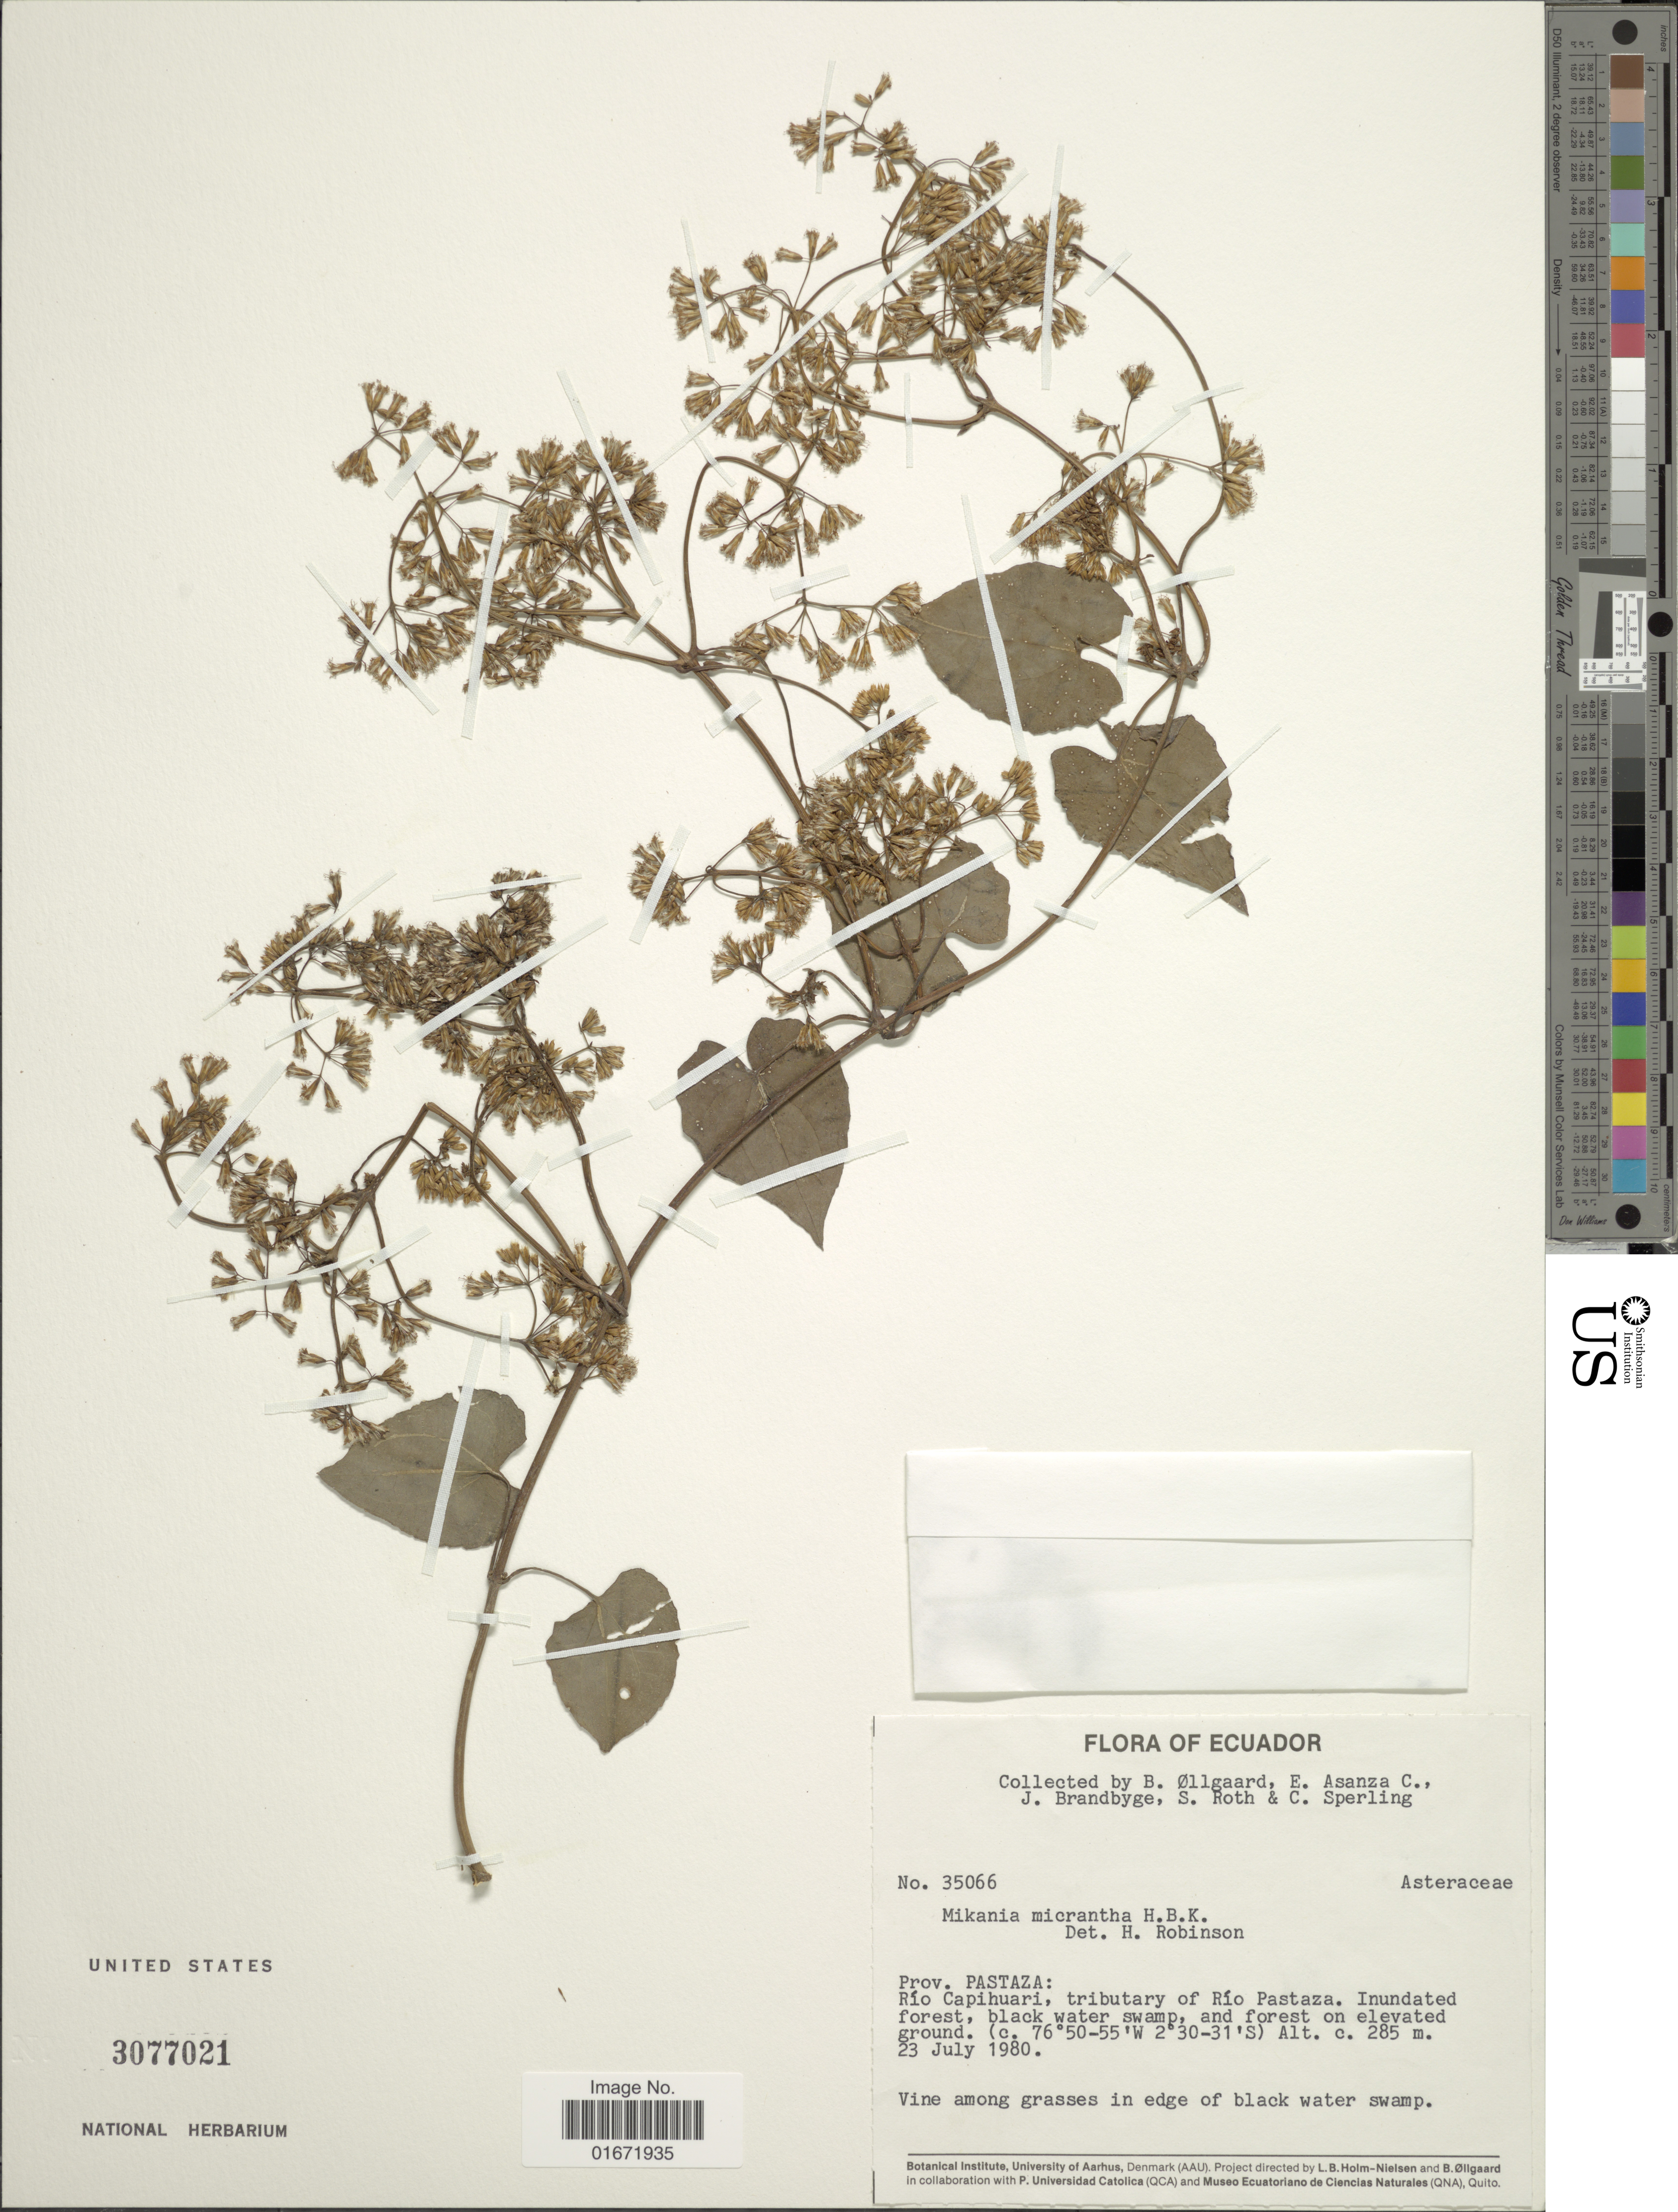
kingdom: Plantae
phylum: Tracheophyta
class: Magnoliopsida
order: Asterales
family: Asteraceae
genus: Mikania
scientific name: Mikania micrantha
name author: Kunth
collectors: B. Øllgaard, E. Asanza C., J. Brandbyge, S. Roth & C. Sperling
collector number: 35066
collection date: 1980-07-23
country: Ecuador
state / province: Pastaza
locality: Prov. Pastaza: Río Capihuari, tributary of Río Pastaza. Inundated forest, black water swamp, and forest on elevated ground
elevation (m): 285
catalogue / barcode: US 3077021